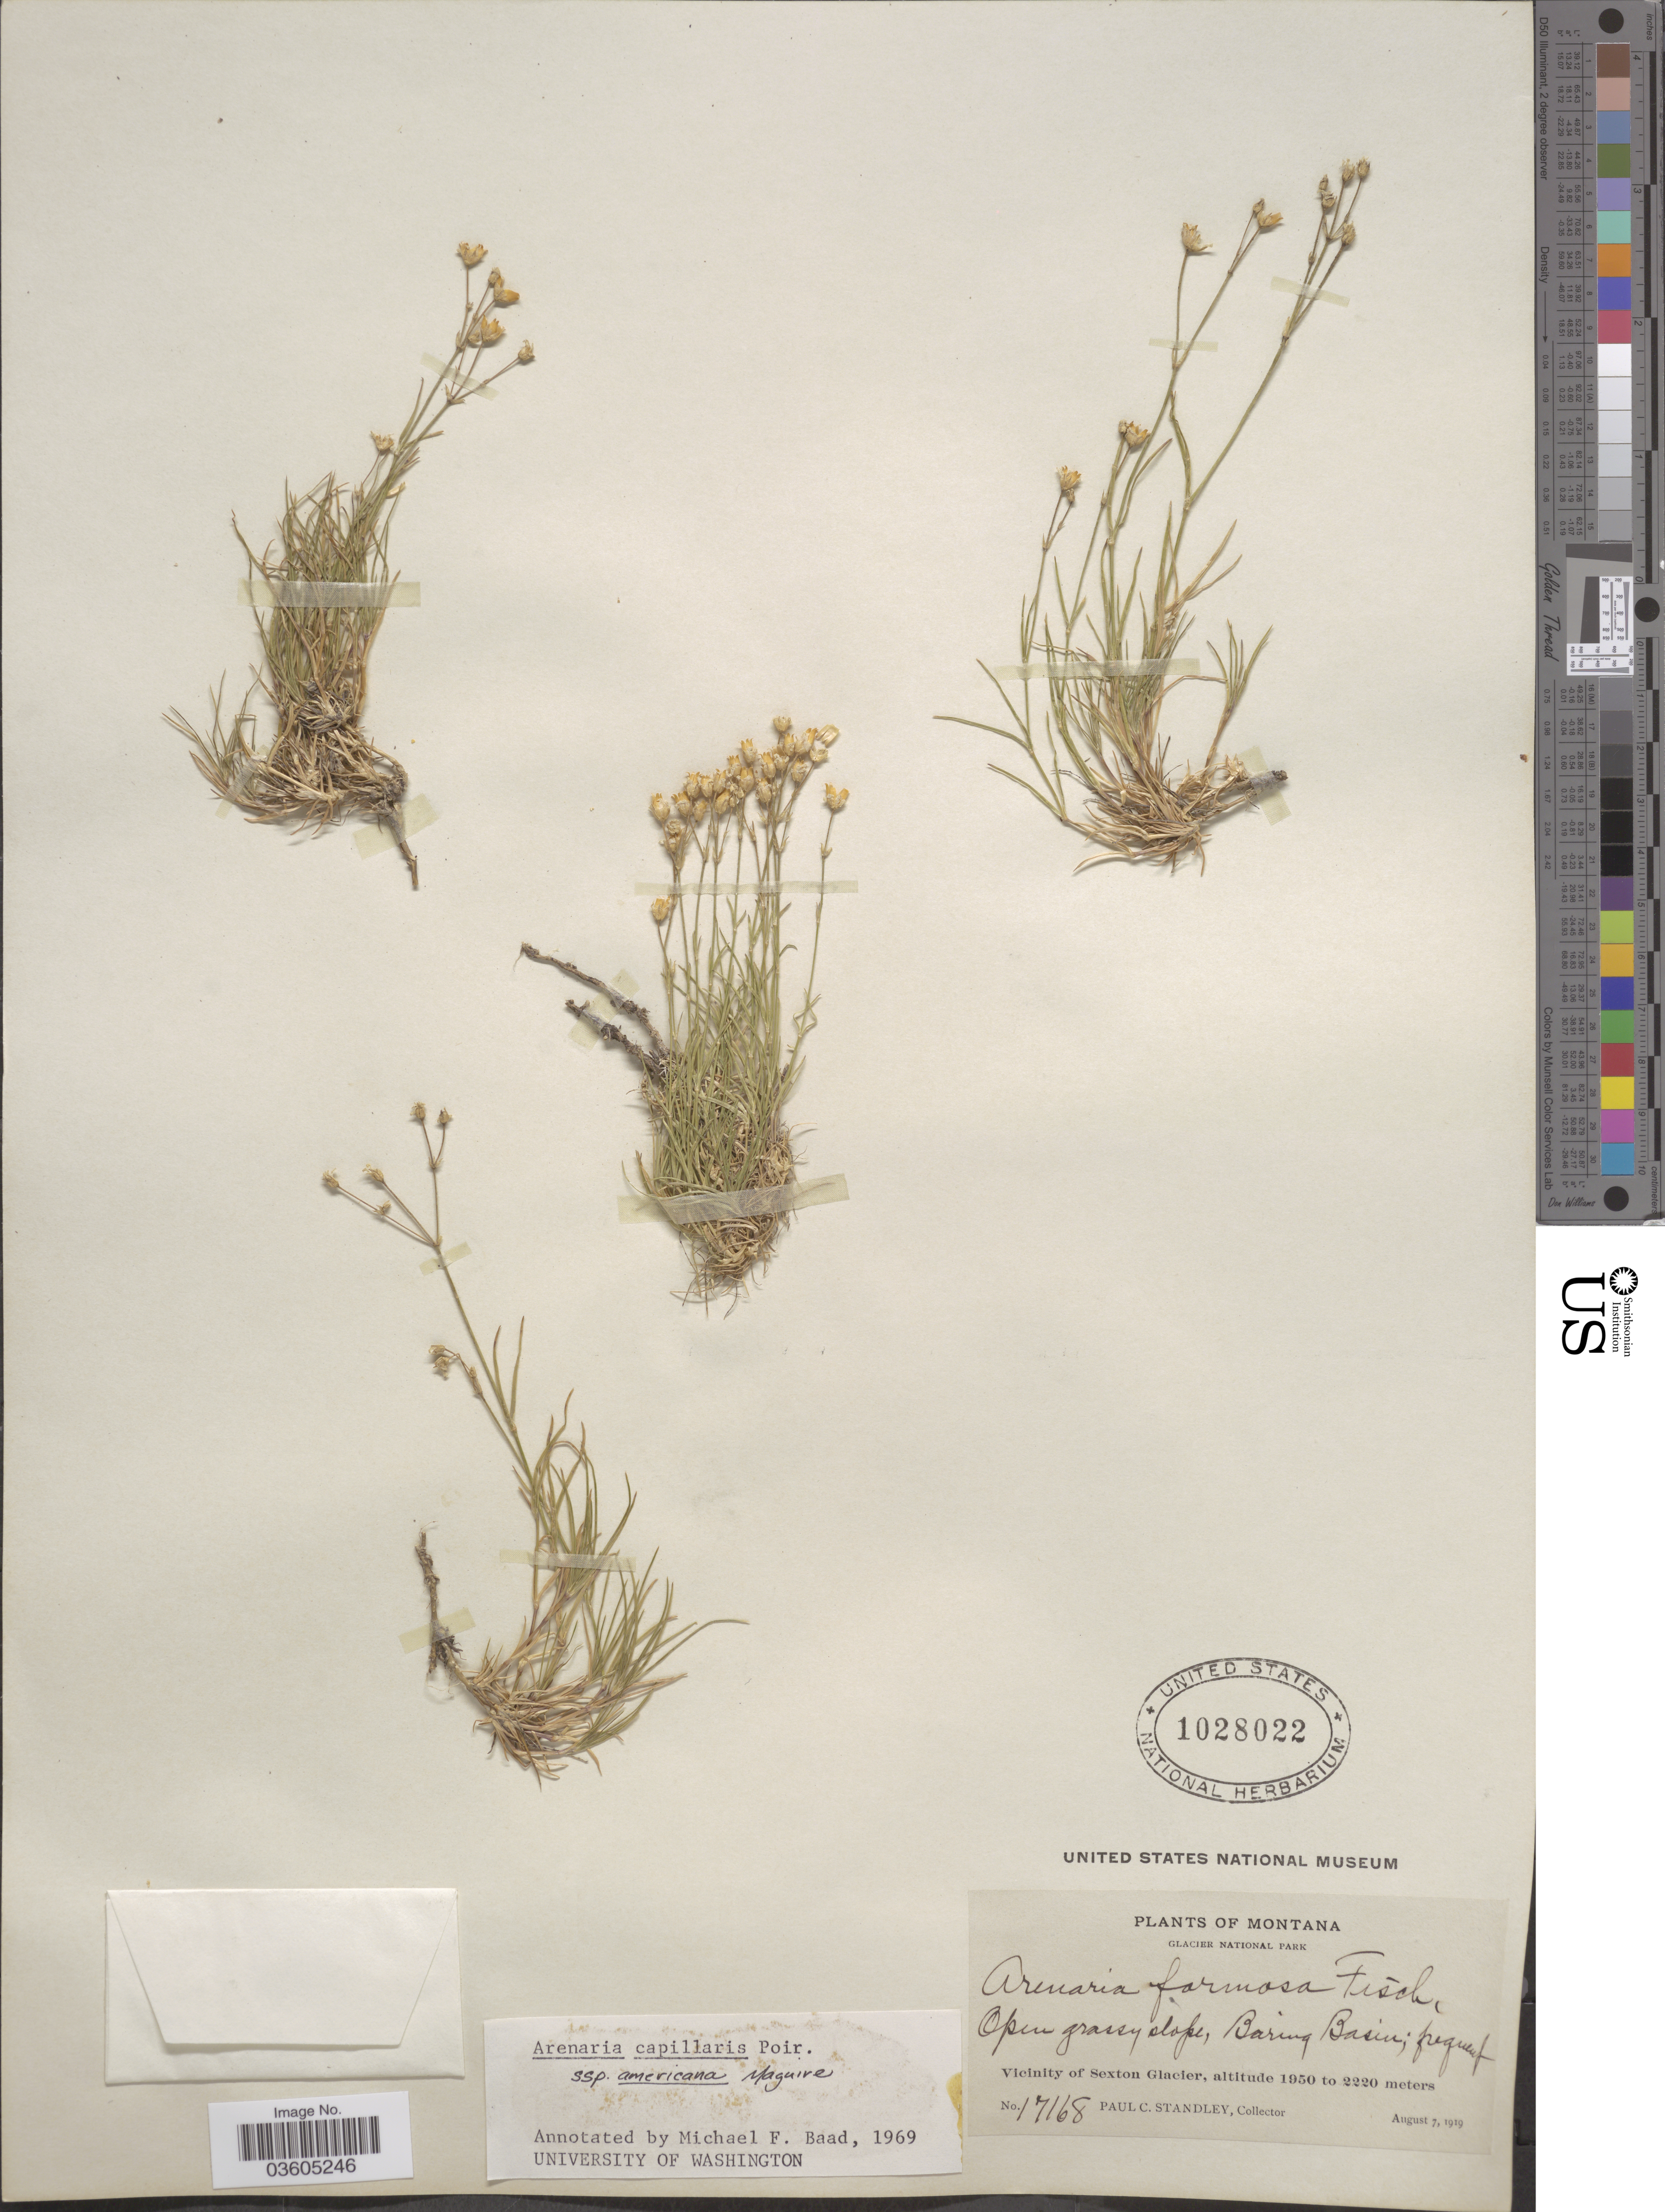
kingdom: Plantae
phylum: Tracheophyta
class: Magnoliopsida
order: Caryophyllales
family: Caryophyllaceae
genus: Eremogone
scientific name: Eremogone capillaris var. americana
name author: (Maguire) R.L. Hartm. & Rabeler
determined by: U.S. National Herbarium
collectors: P. C. Standley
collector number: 17168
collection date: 1919-08-07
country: United States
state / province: Montana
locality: Glacier National Park. Baring Basin. Vicinity of Sexton Glacier.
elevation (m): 1950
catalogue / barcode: US 1028022